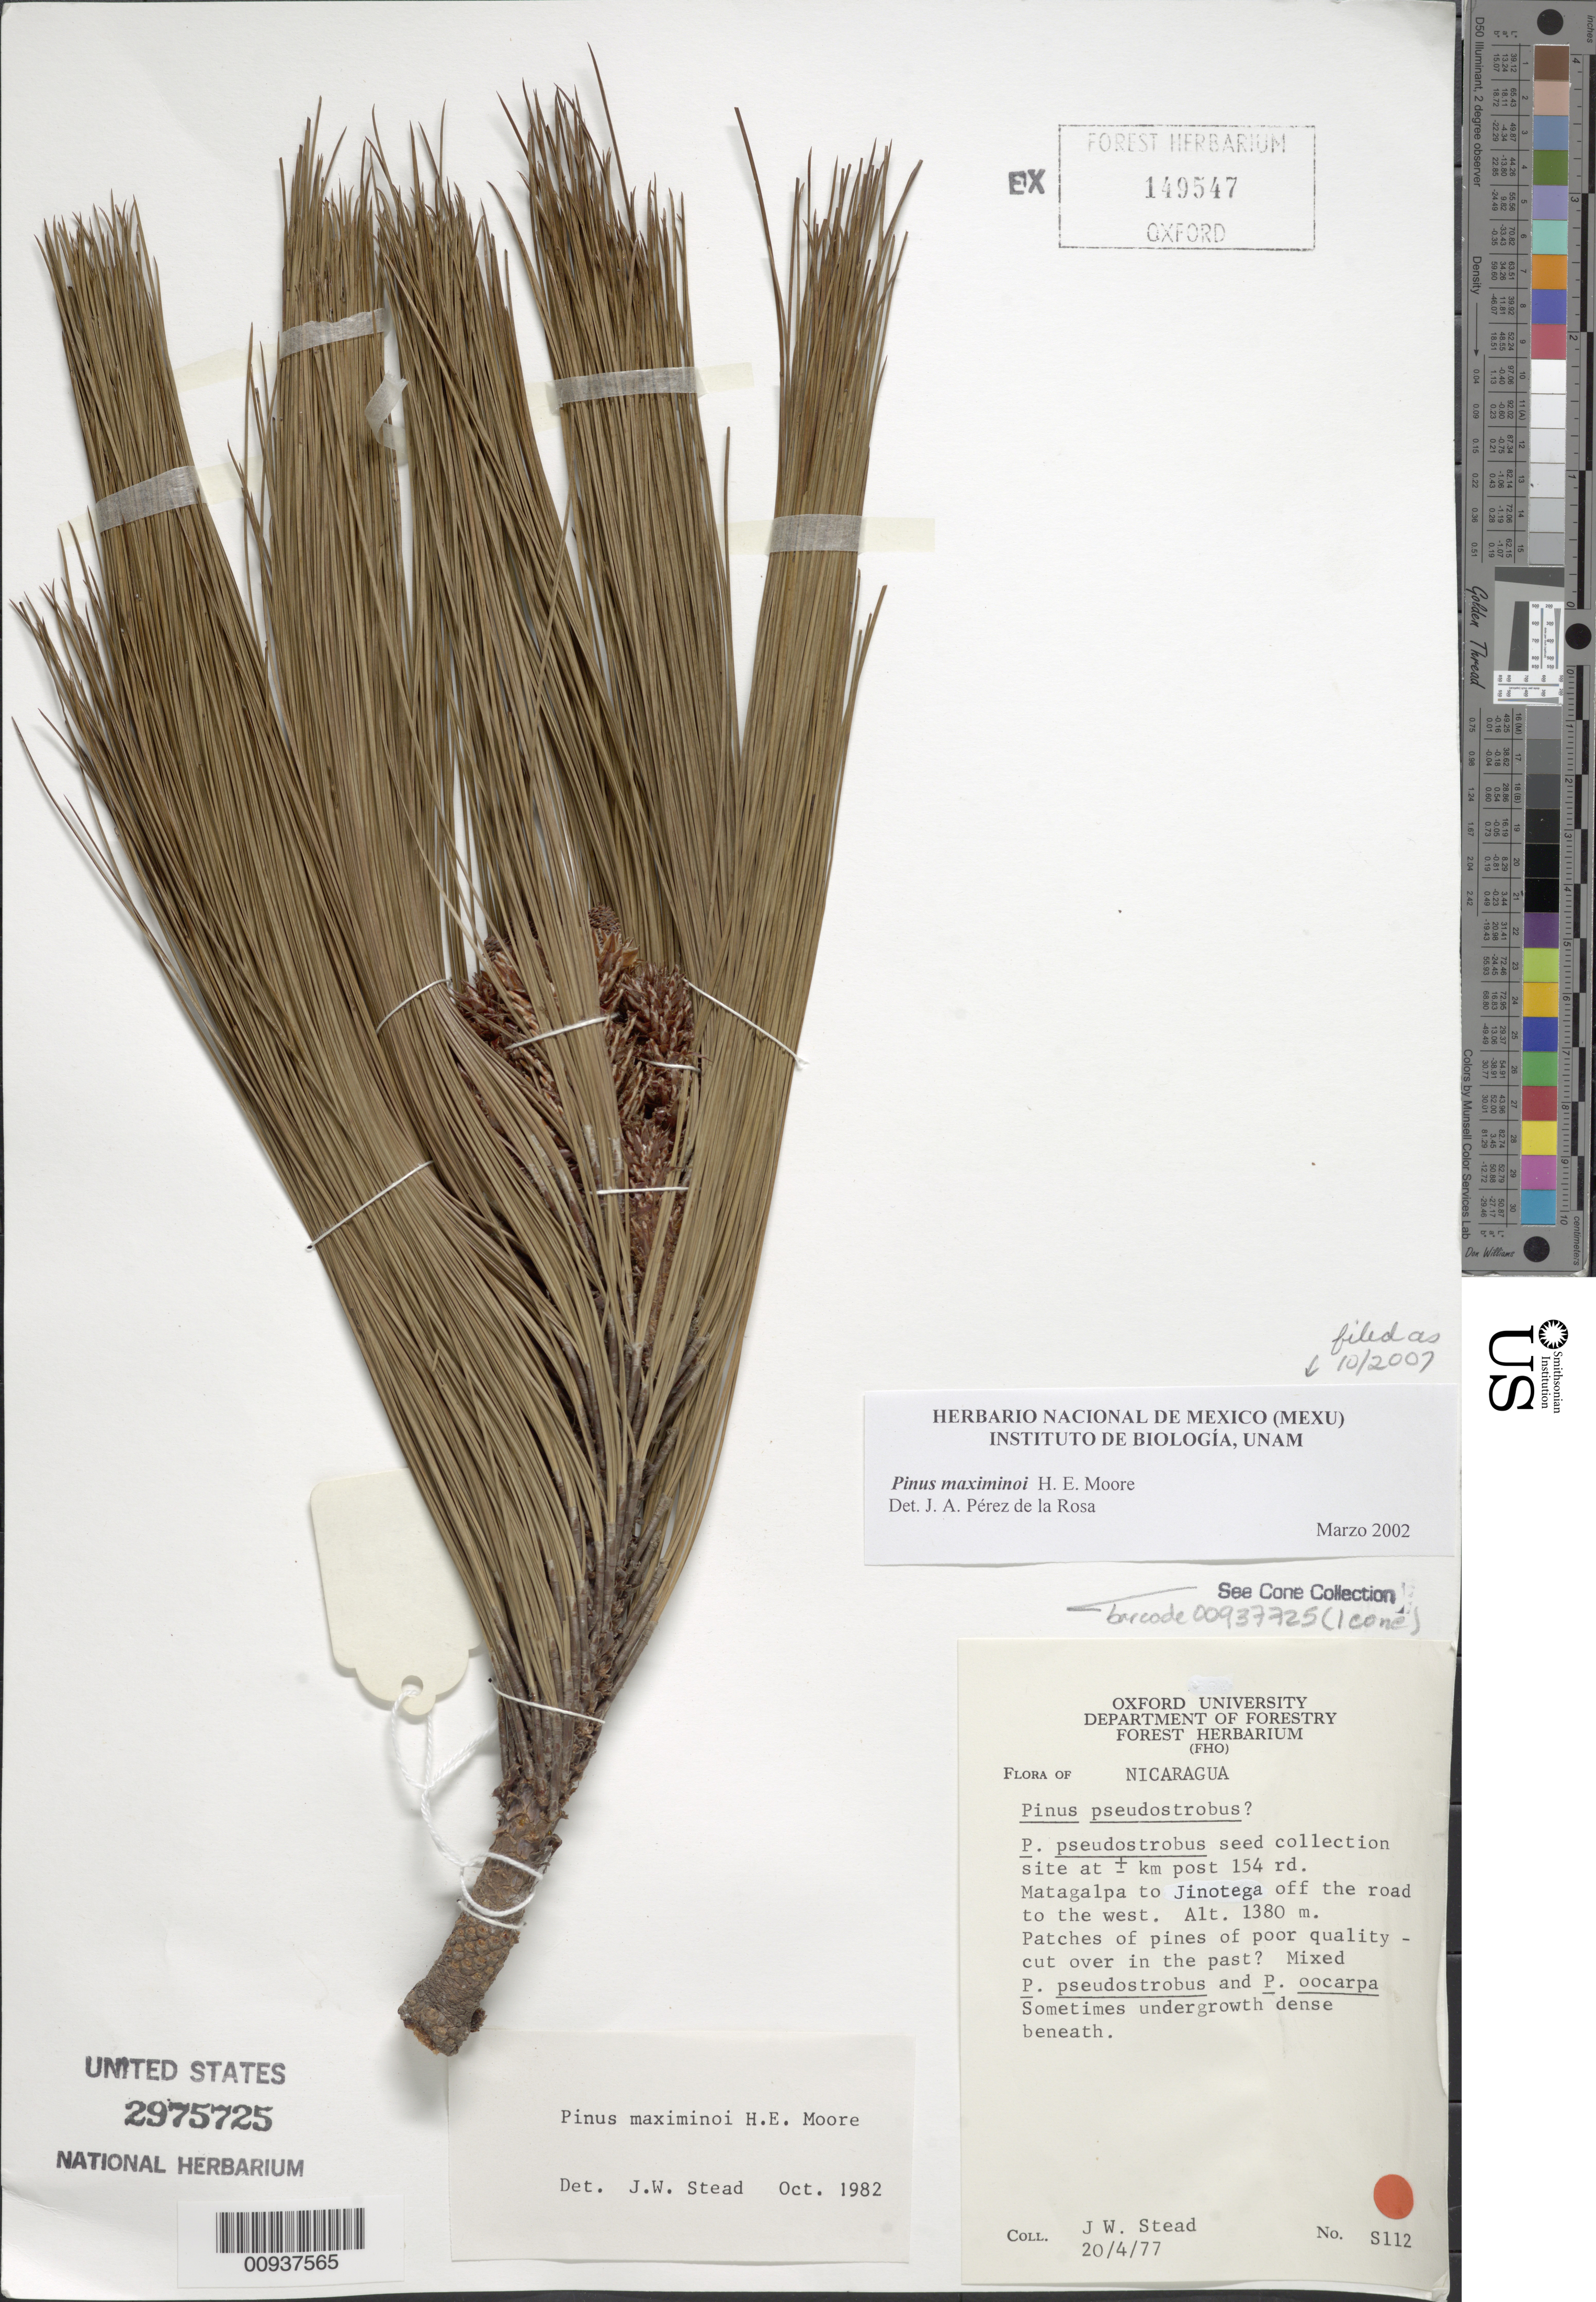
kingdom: Plantae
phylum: Tracheophyta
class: Pinopsida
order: Pinales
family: Pinaceae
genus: Pinus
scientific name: Pinus maximinoi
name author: H.E. Moore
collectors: J. Stead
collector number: S112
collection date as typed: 20 Apr 1977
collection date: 1977-04-20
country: Nicaragua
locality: At ± km post 154 rd. Matagalpa to Jinotega off the road to the west (Seed collection site).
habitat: Patches of pines of poor quality - cut over in the past? Mixed P. pseudostrobus and P. oocarpa. Sometimes undergrowth dense beneath.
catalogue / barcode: US 2975725